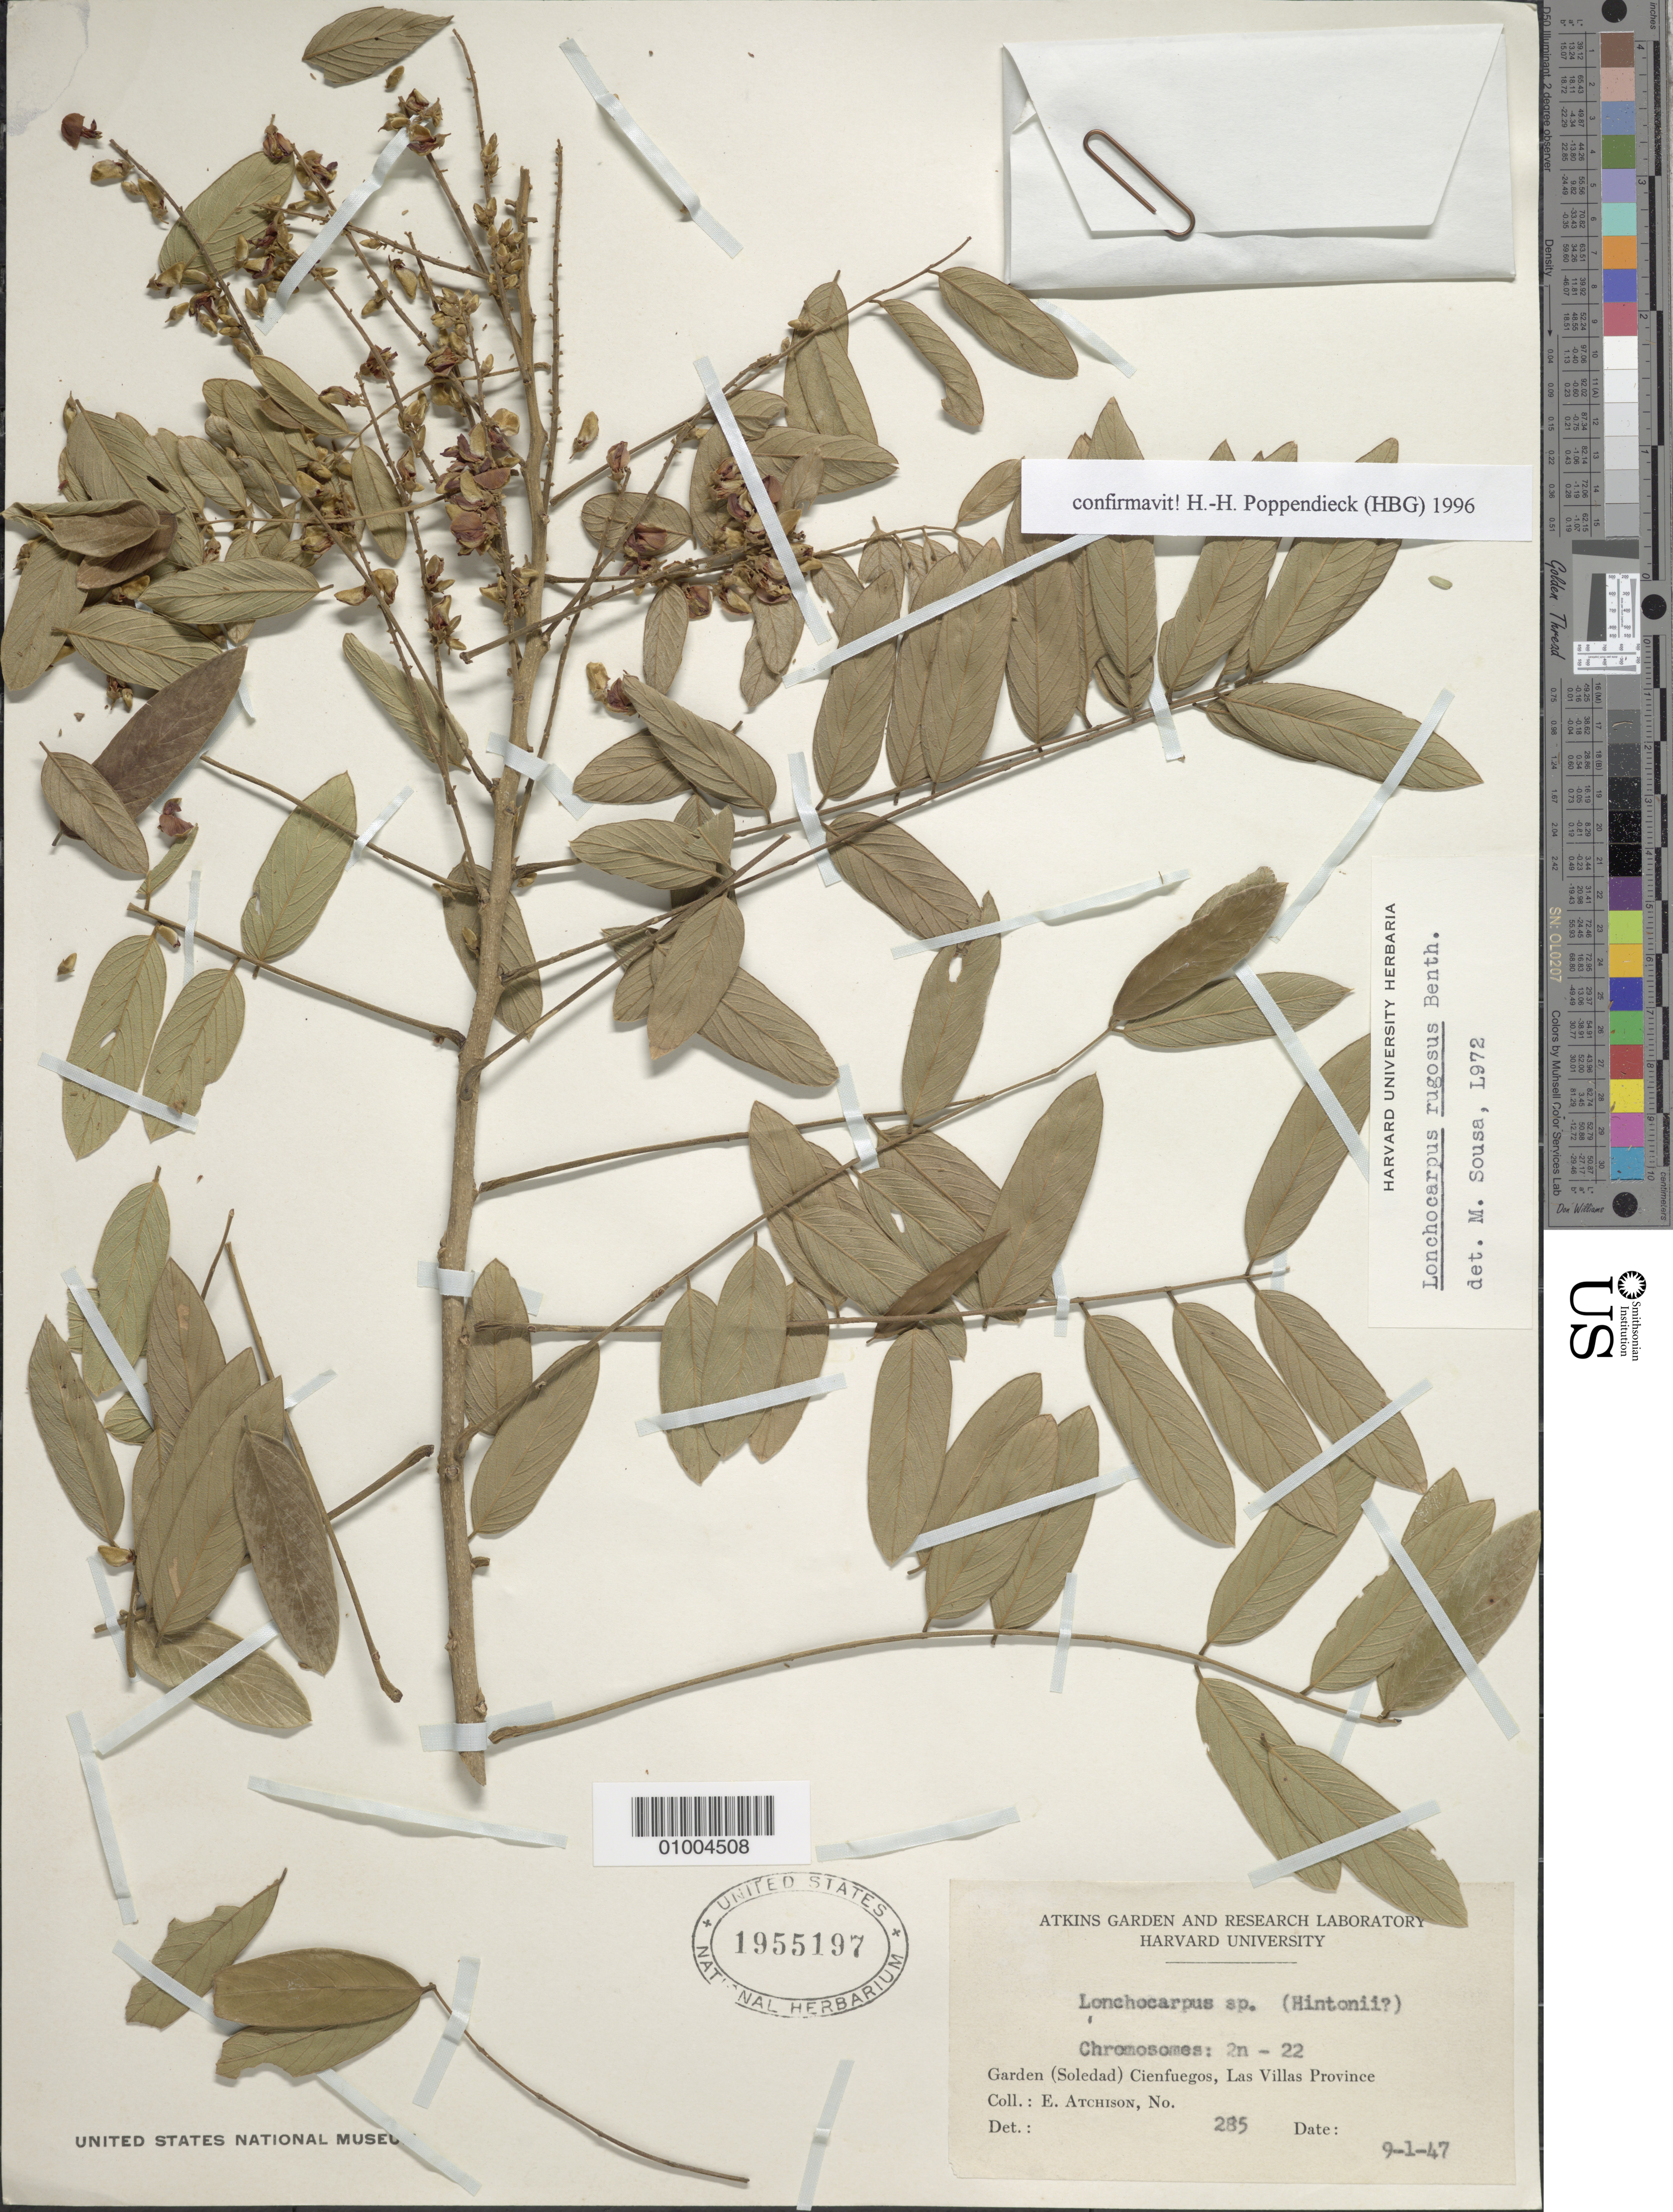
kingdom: Plantae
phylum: Tracheophyta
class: Magnoliopsida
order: Fabales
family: Fabaceae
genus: Lonchocarpus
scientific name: Lonchocarpus rariflorus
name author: Mart. ex Benth.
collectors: E. Atchison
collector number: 285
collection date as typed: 09 Jan 1947 or 01 Aug 1947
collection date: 1947-01-09 or 1947-08-01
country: Cuba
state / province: Cienfuegos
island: Cuba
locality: Cienfuegos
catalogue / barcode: US 1955197